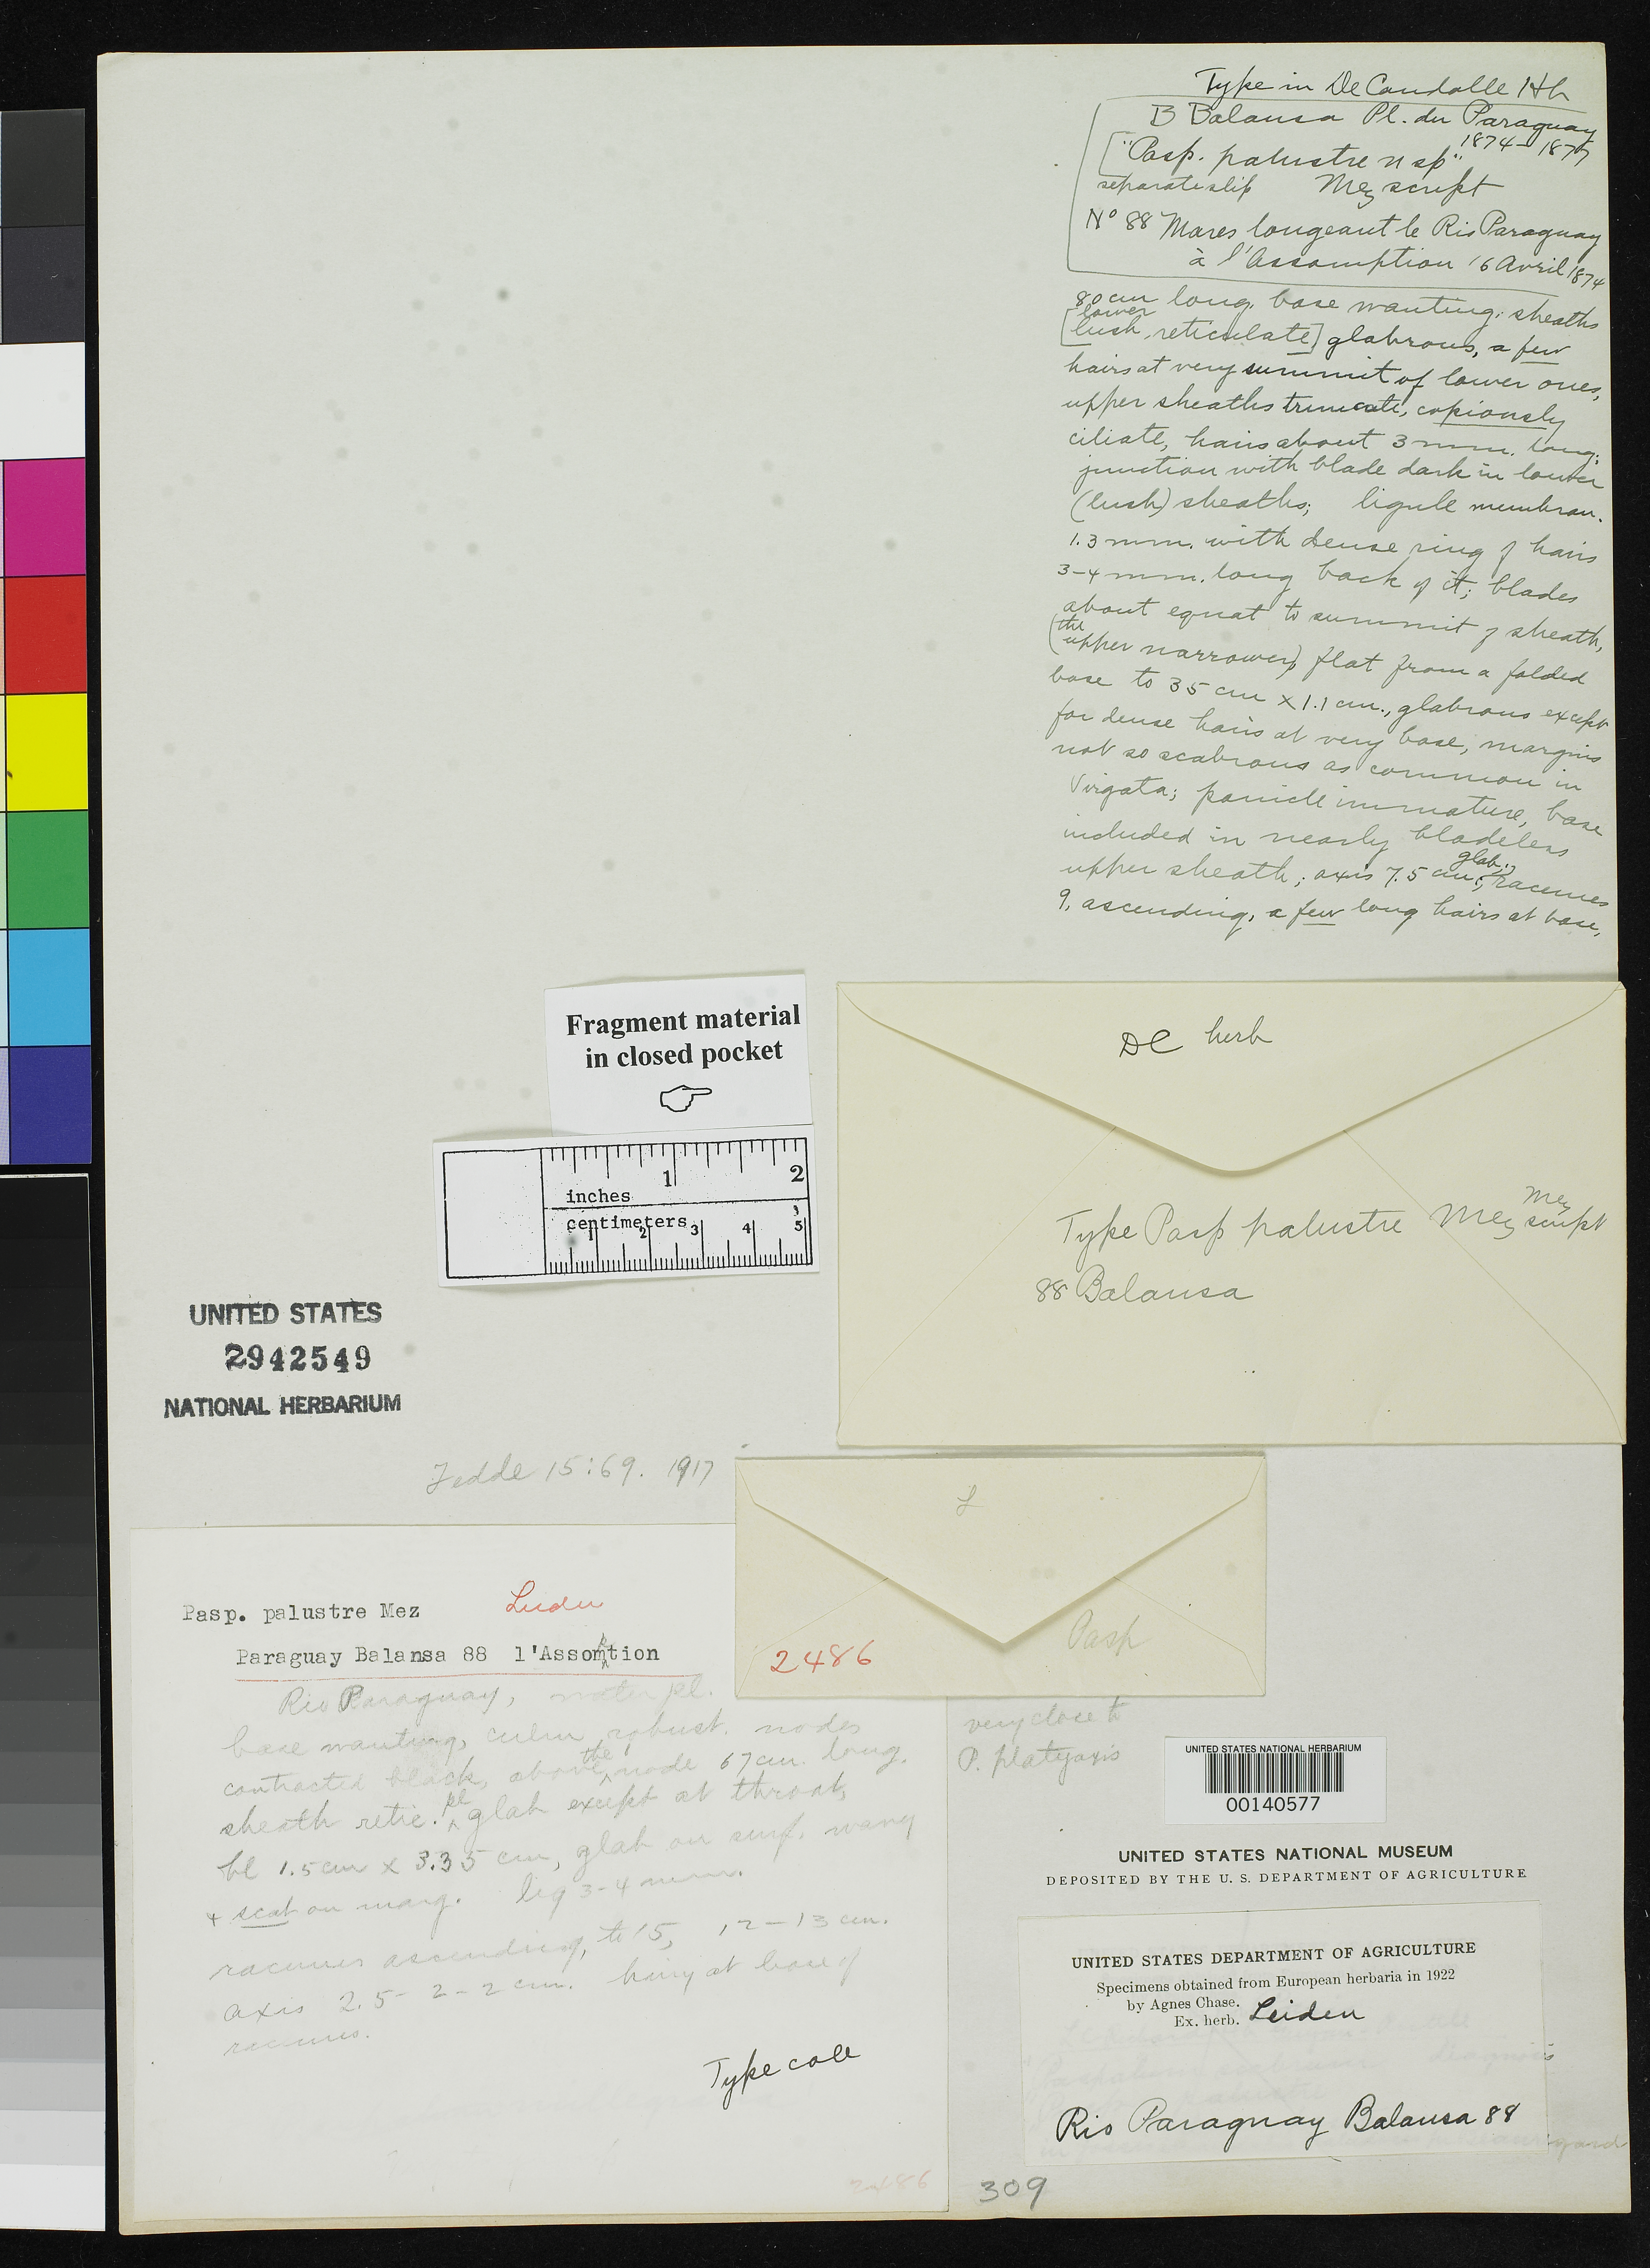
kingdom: Plantae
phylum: Tracheophyta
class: Liliopsida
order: Poales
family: Poaceae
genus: Paspalum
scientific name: Paspalum palustre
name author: Mez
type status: Type Fragment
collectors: B. Balansa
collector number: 88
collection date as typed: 16 Apr 1874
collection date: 1874-04-16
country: Paraguay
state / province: Asunción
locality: Rio Paraguay near Asuncion.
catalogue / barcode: US 2942549